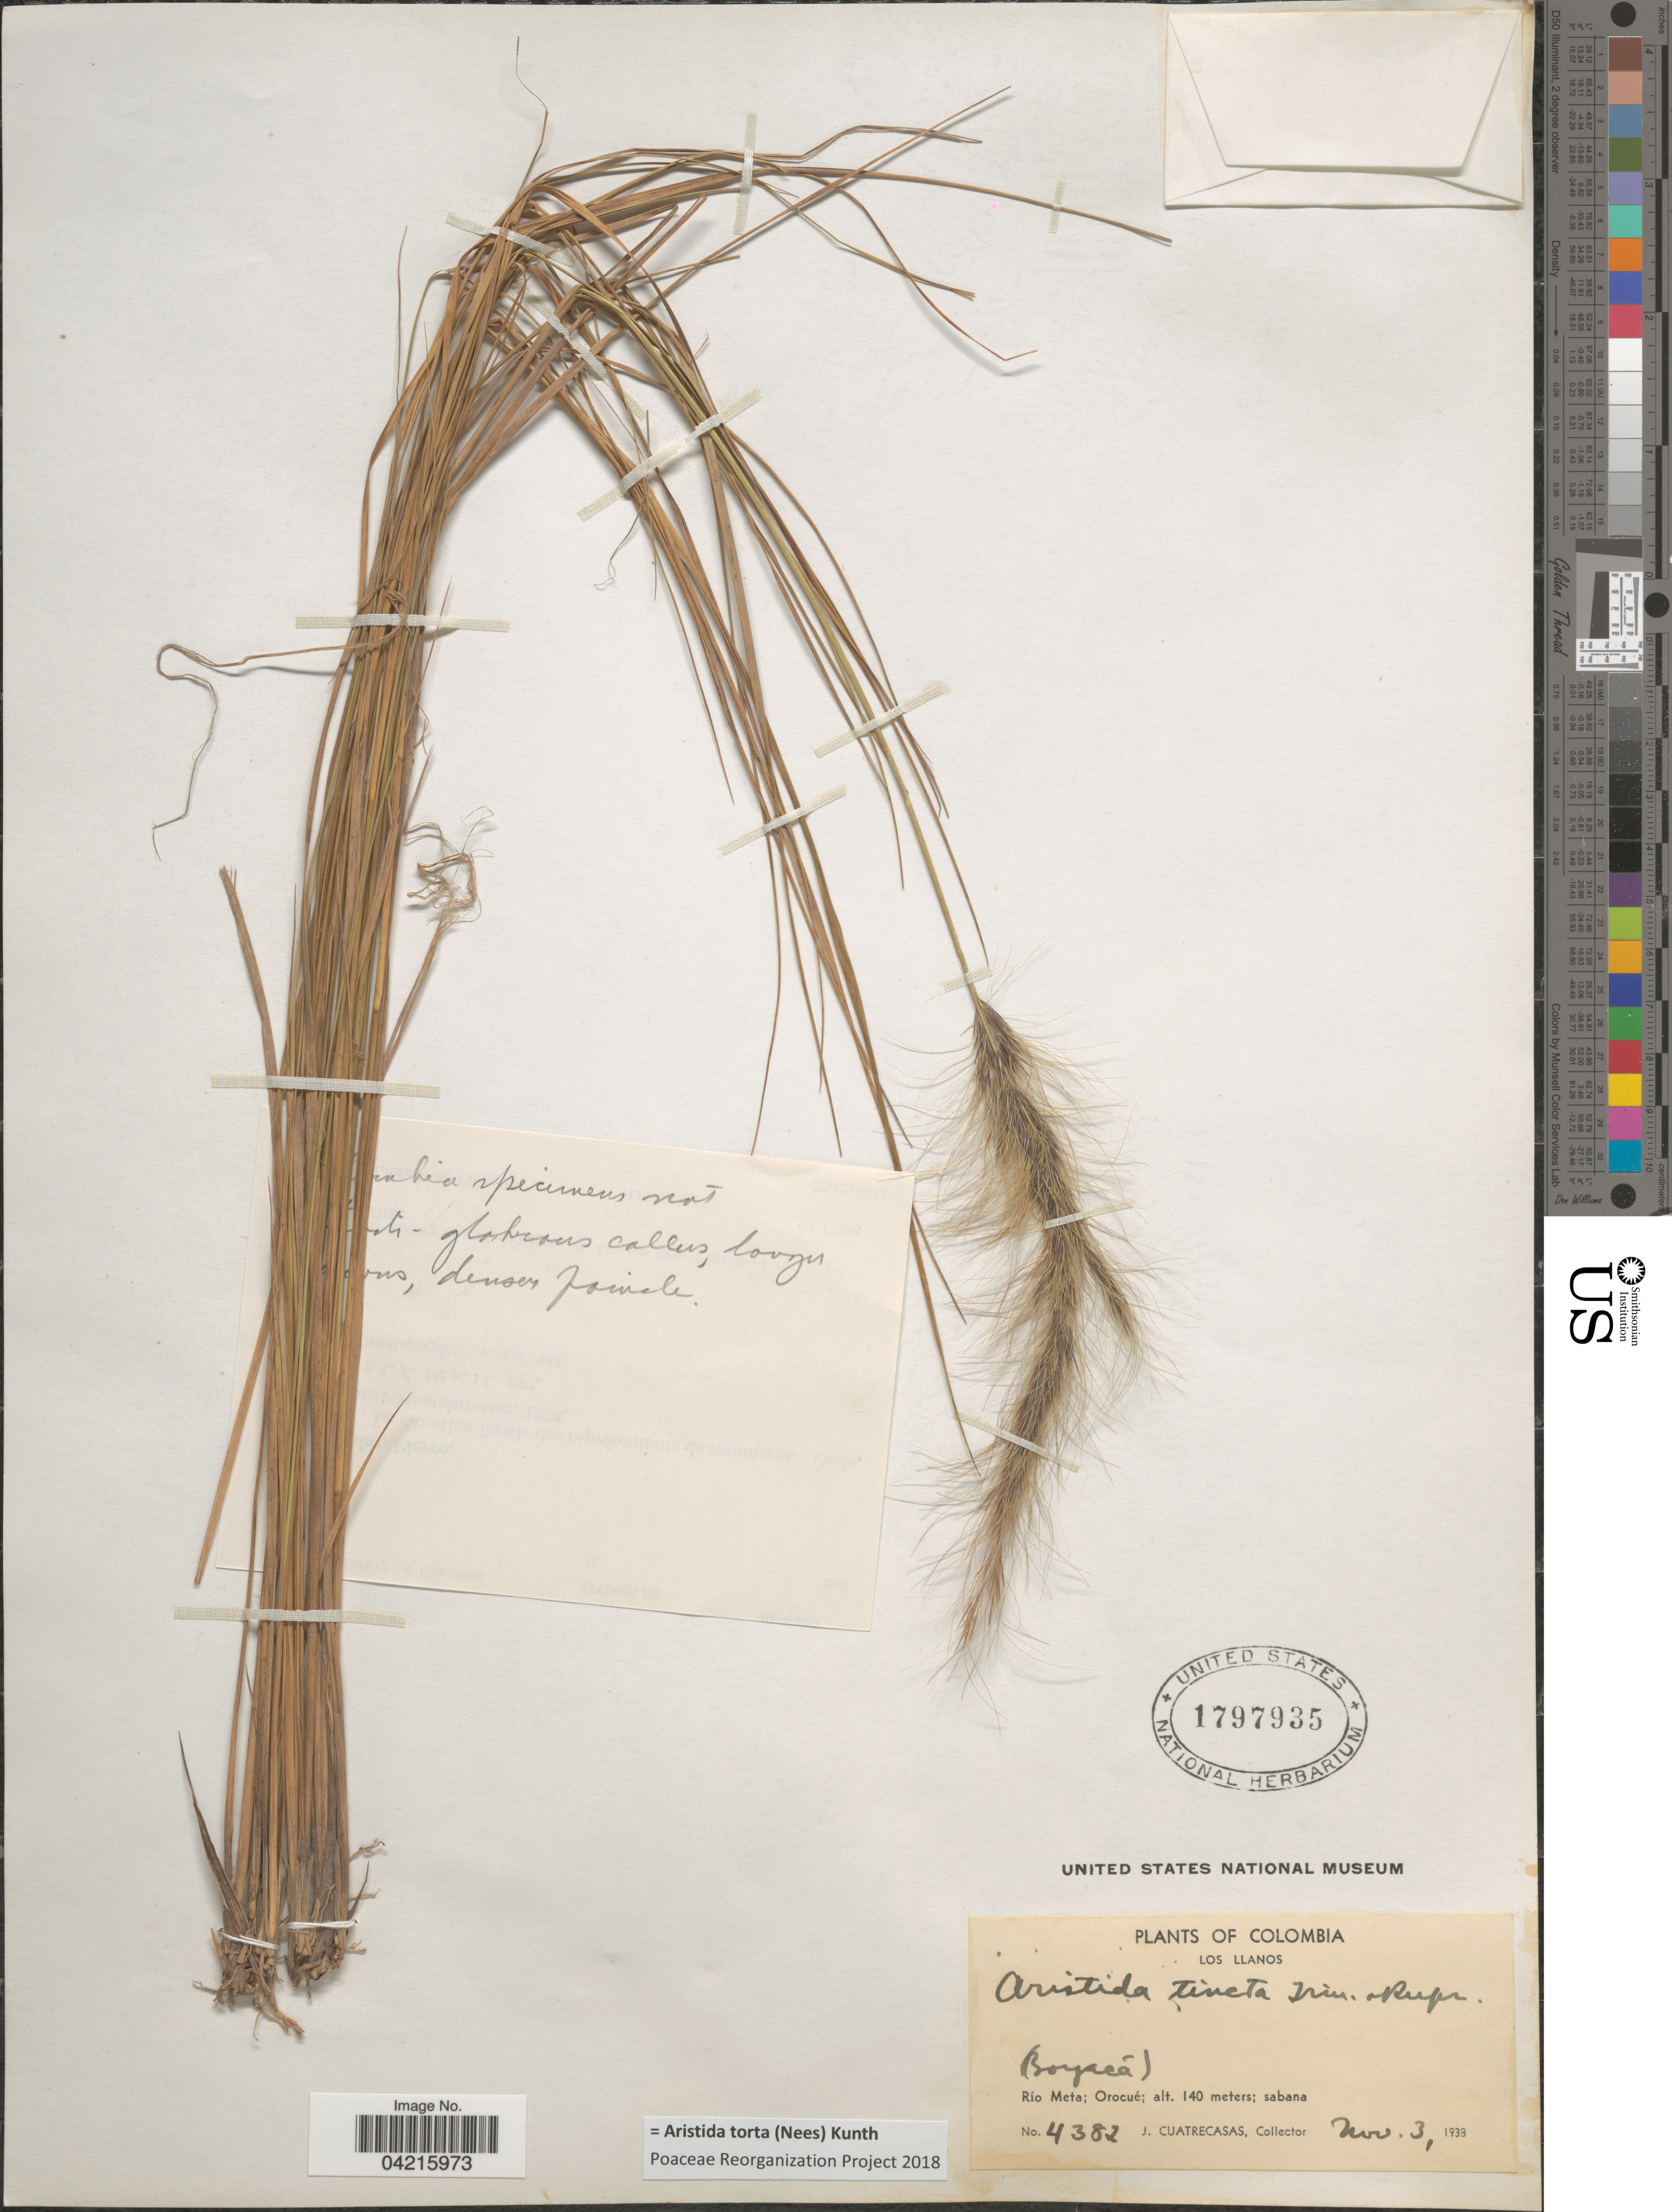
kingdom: Plantae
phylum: Tracheophyta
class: Liliopsida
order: Poales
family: Poaceae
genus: Aristida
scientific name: Aristida torta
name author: (Nees) Kunth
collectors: J. Cuatrecasas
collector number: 4382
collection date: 1938-11-03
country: Colombia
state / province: Boyacá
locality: Los Llanos. Río Meta: Orocué.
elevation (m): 140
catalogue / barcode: US 1797935